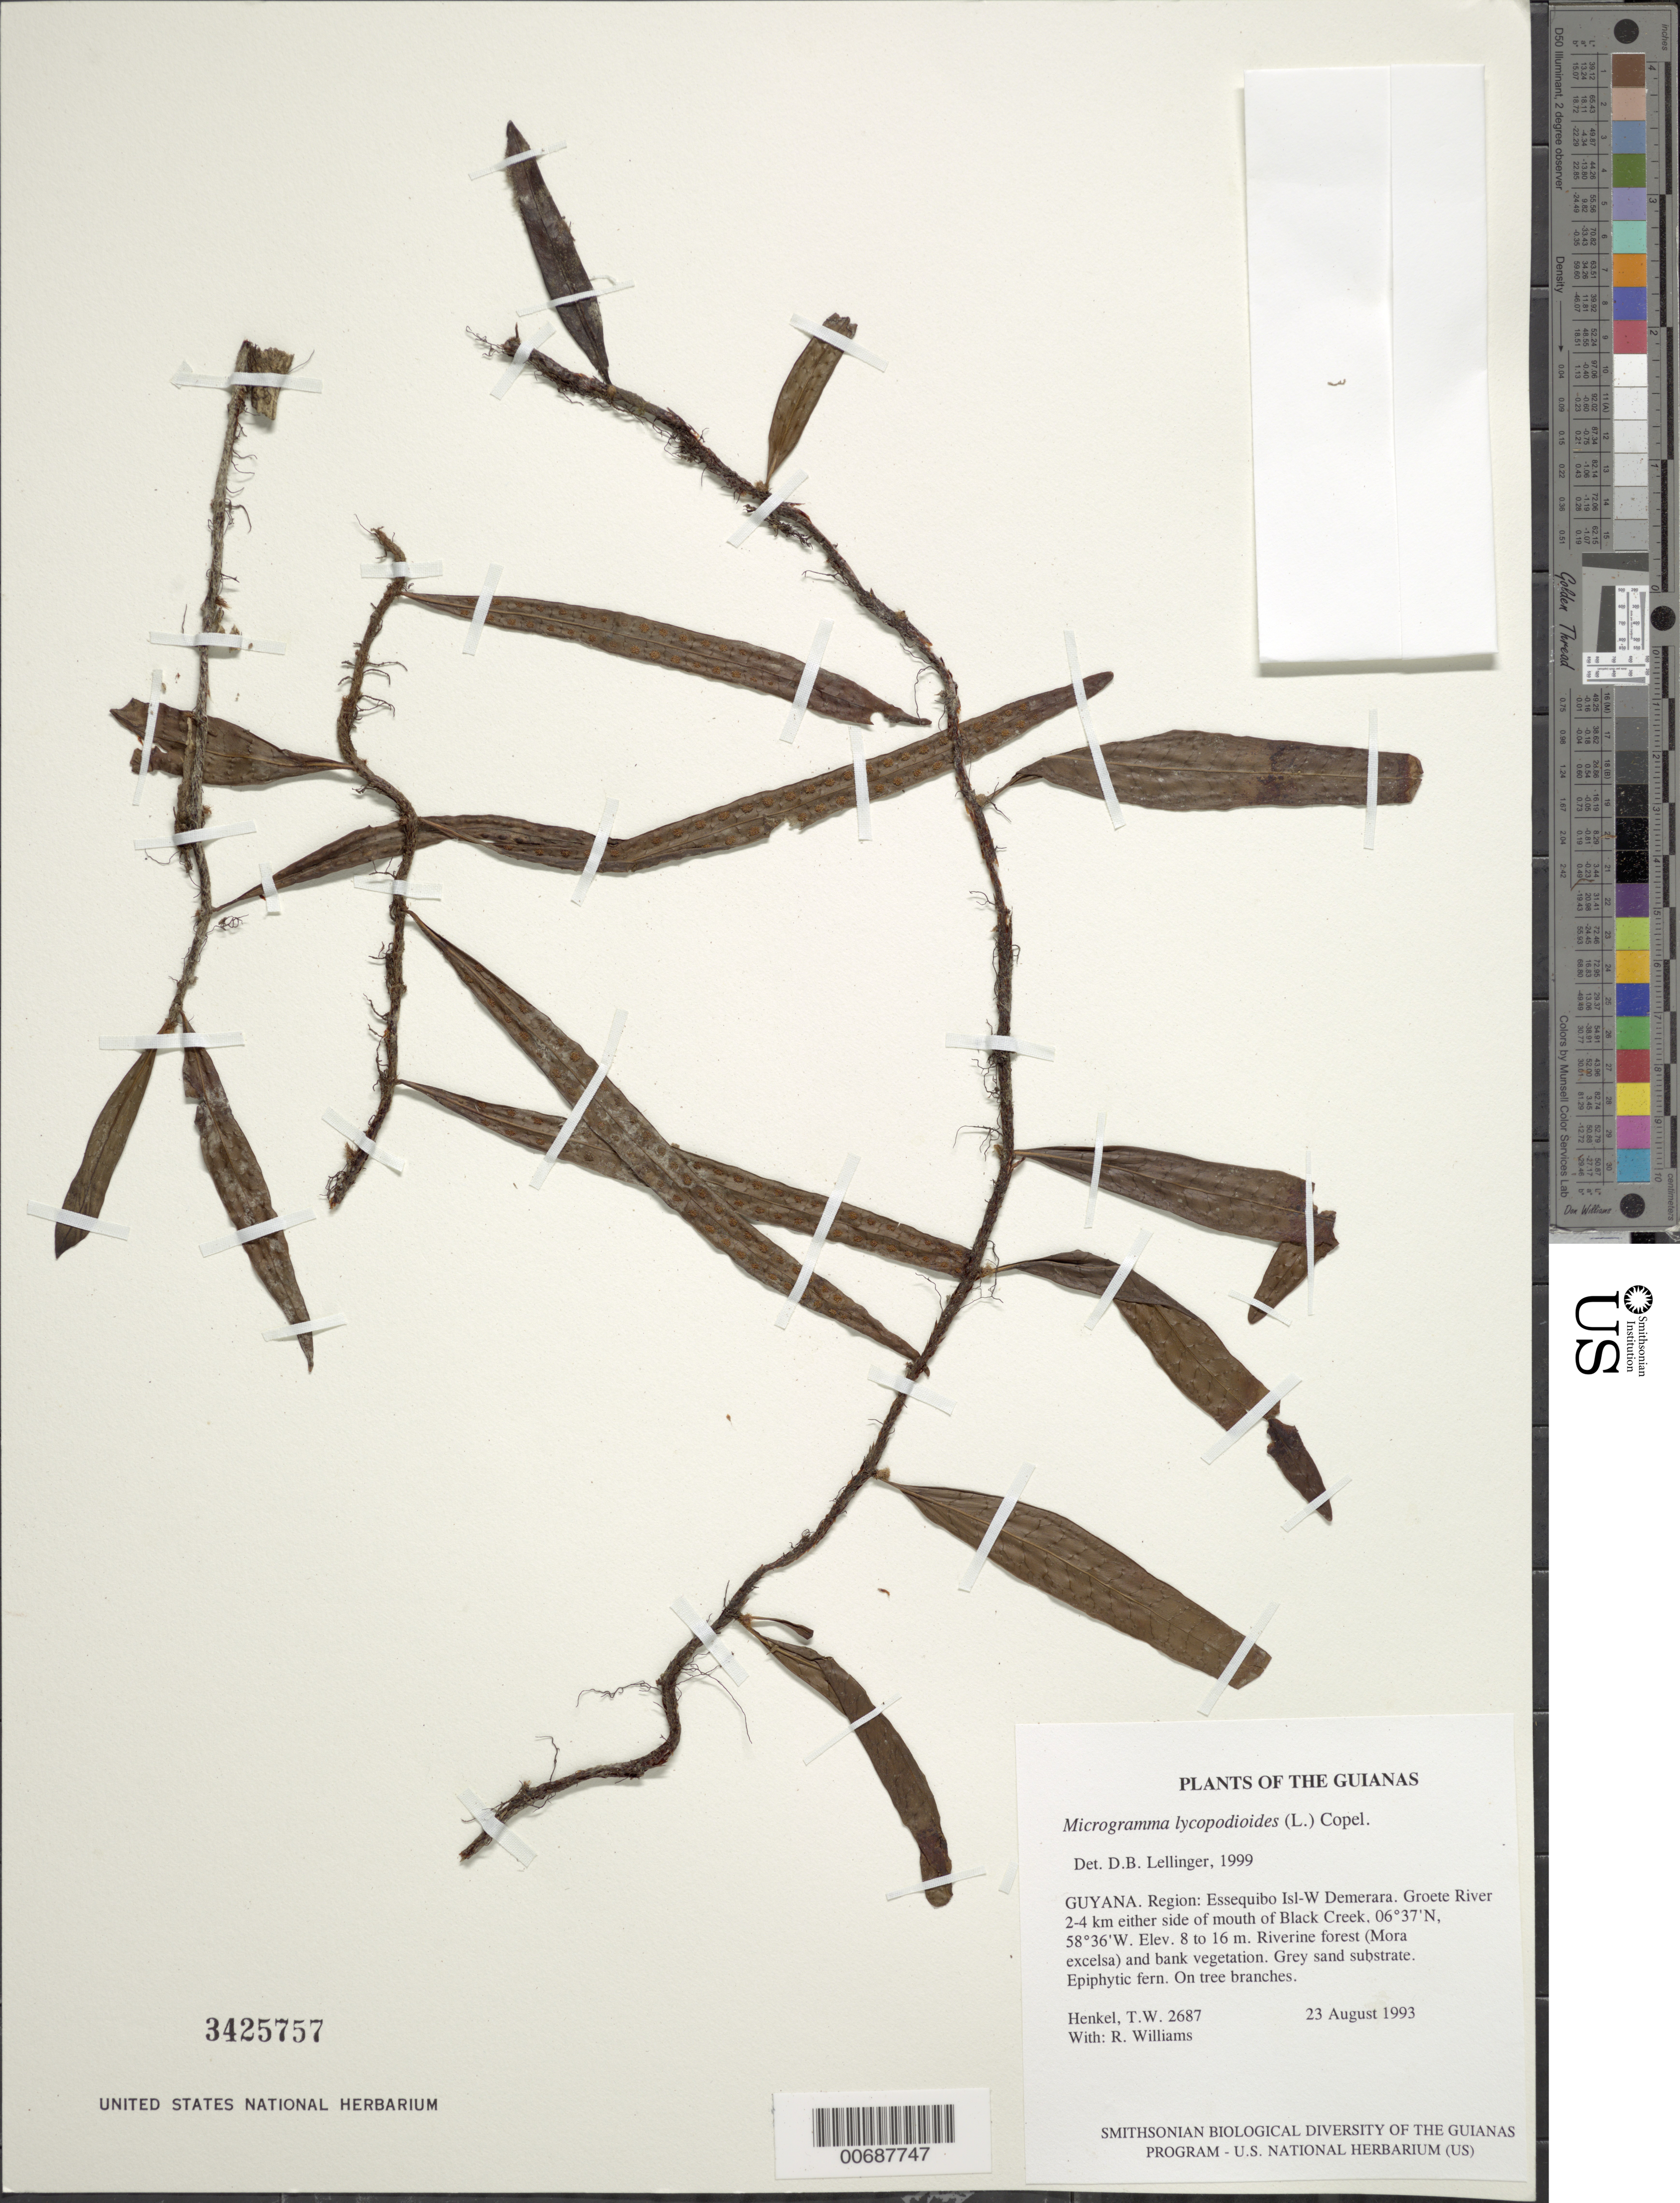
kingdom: Plantae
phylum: Tracheophyta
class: Polypodiopsida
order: Polypodiales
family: Polypodiaceae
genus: Microgramma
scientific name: Microgramma lycopodioides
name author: (L.) Copel.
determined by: Lellinger, David B., (BOT), Smithsonian Institution - National Museum of Natural History (UNITED STATES)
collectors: T. Henkel & R. Williams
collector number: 2687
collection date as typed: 23 August 1993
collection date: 1993-08-23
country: Guyana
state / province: Essequibo Isl-W. Demerara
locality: Groete River 2-4 km either side of mouth of Black Creek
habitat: Riverine forest (Mora excelsa) and bank vegetation. Grey sand substrate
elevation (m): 8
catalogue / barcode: US 3425757